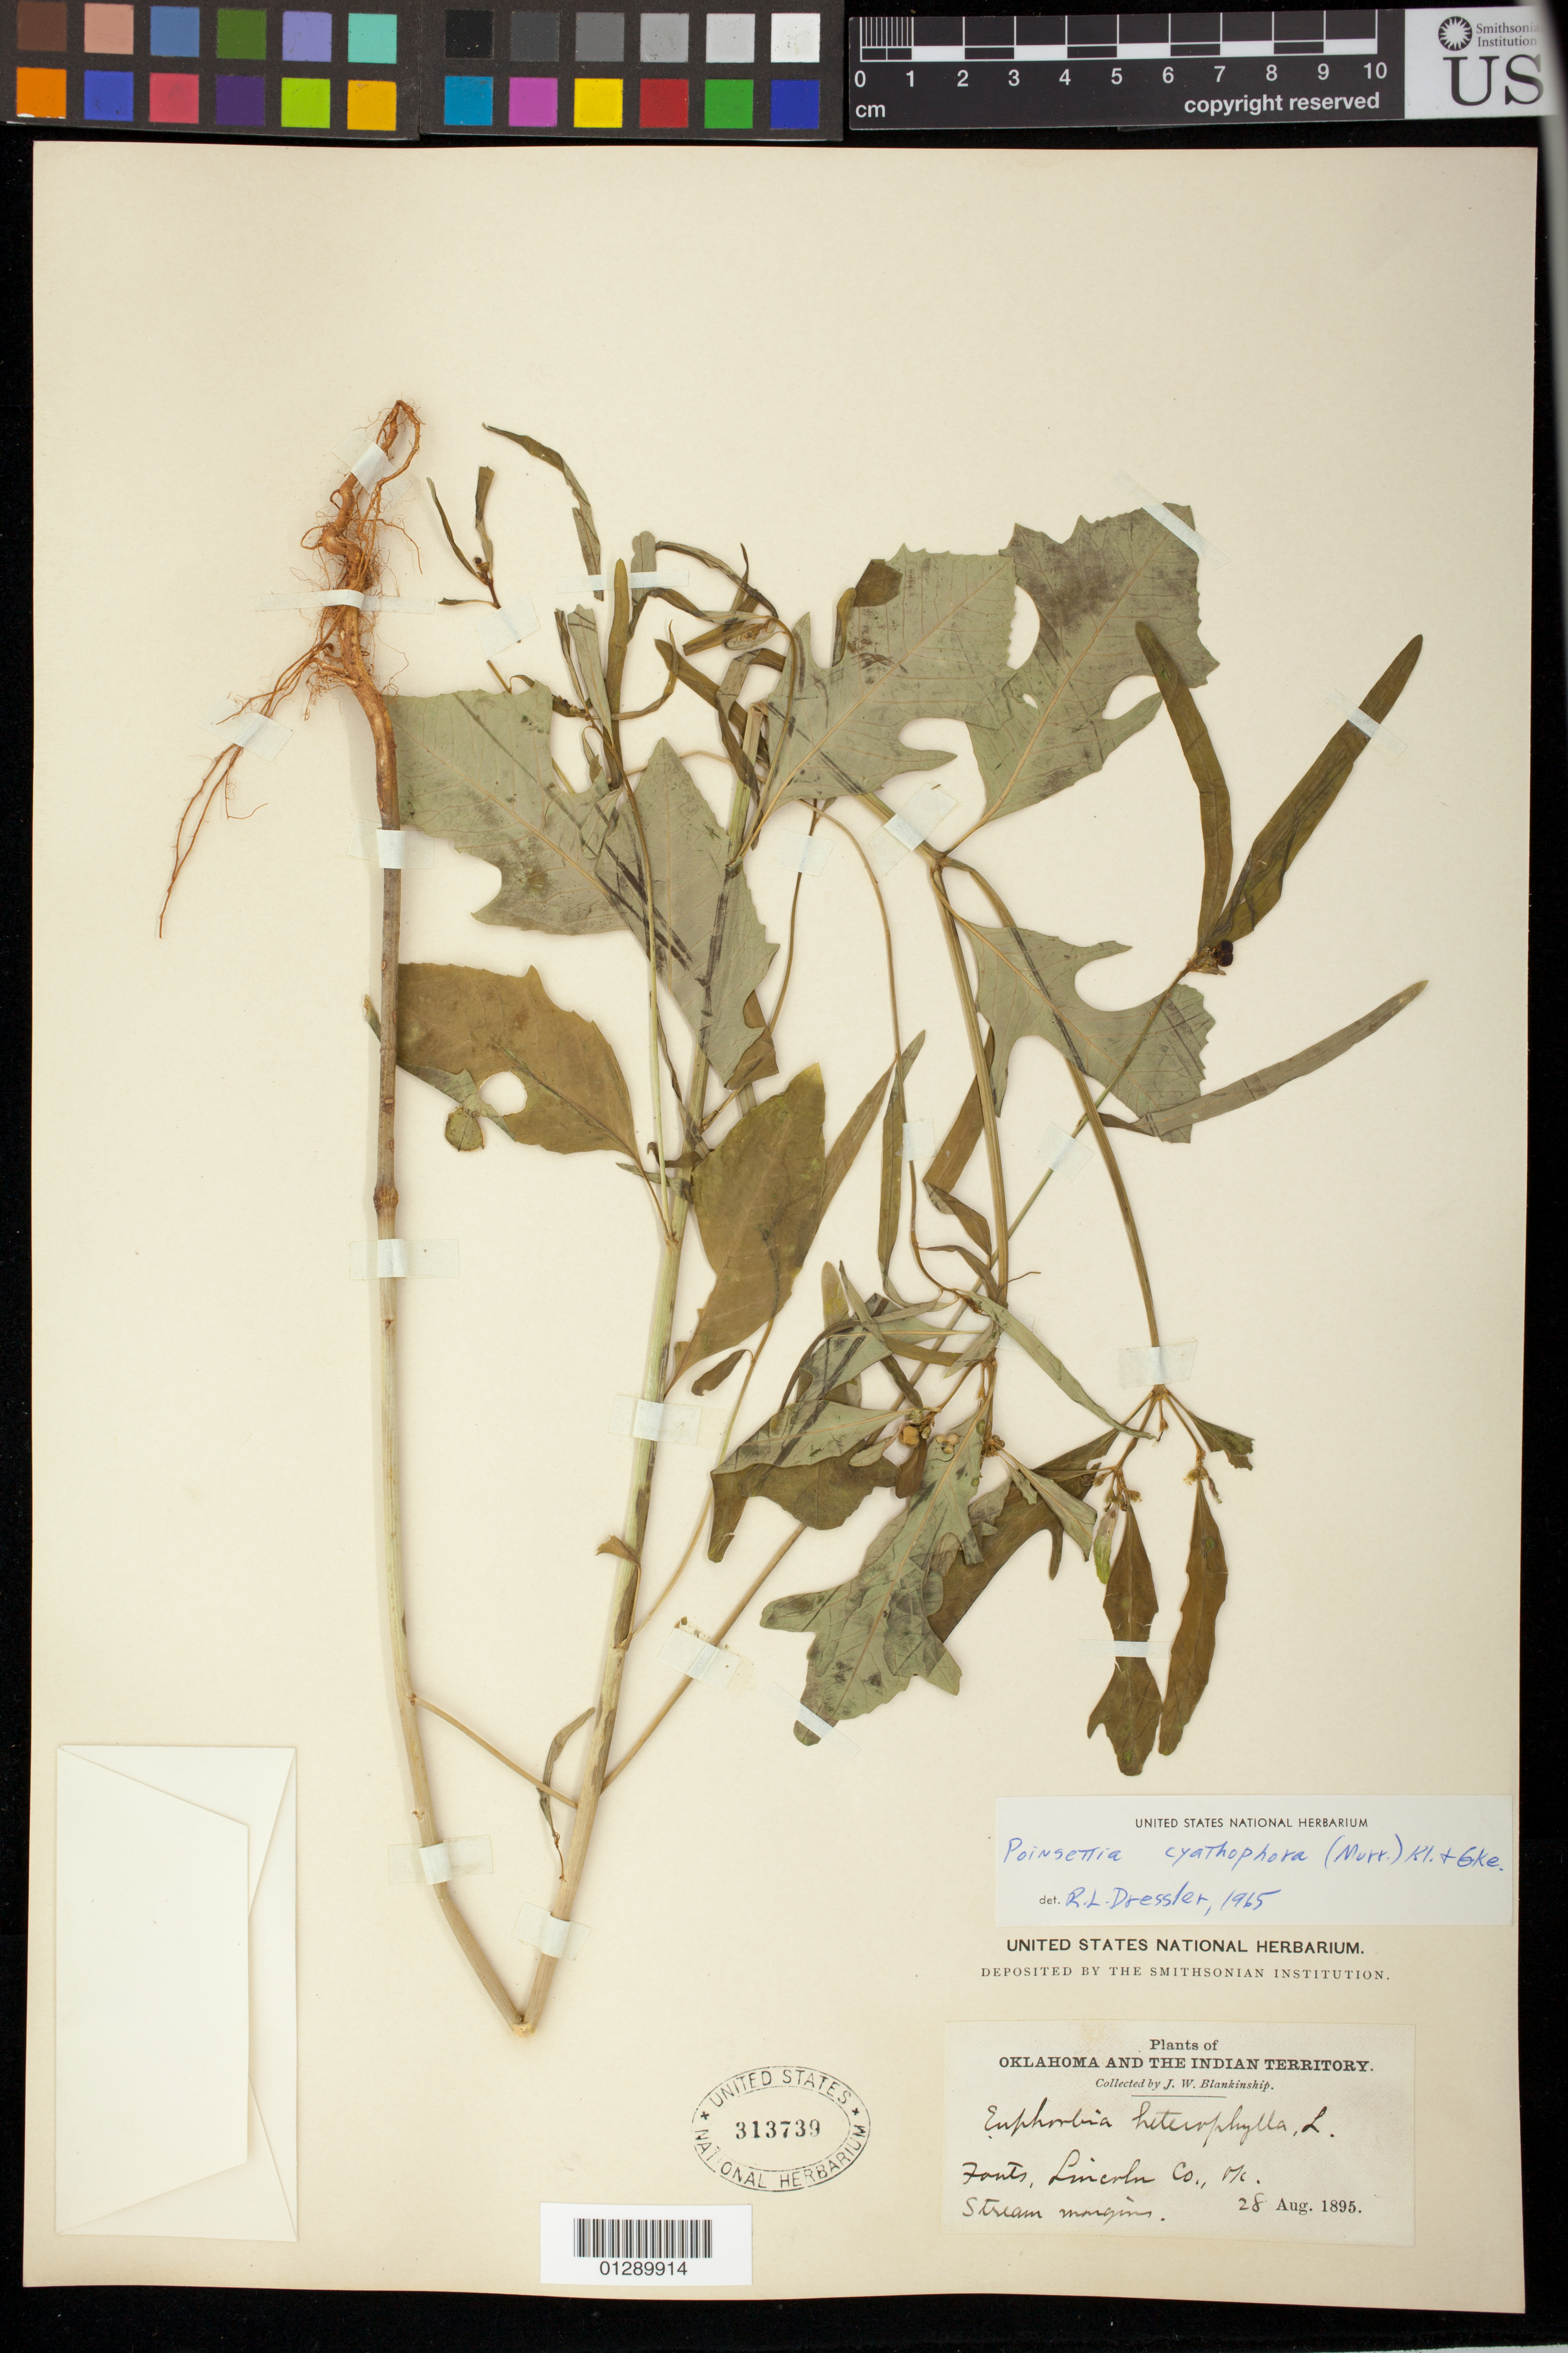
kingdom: Plantae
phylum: Tracheophyta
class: Magnoliopsida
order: Malpighiales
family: Euphorbiaceae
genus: Euphorbia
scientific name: Euphorbia heterophylla var. cyathophora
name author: (Murr.) Griseb.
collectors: J. W. Blankinship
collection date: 1895-08-28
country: United States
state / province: Oklahoma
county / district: Lincoln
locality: Fouts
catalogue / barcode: US 313739